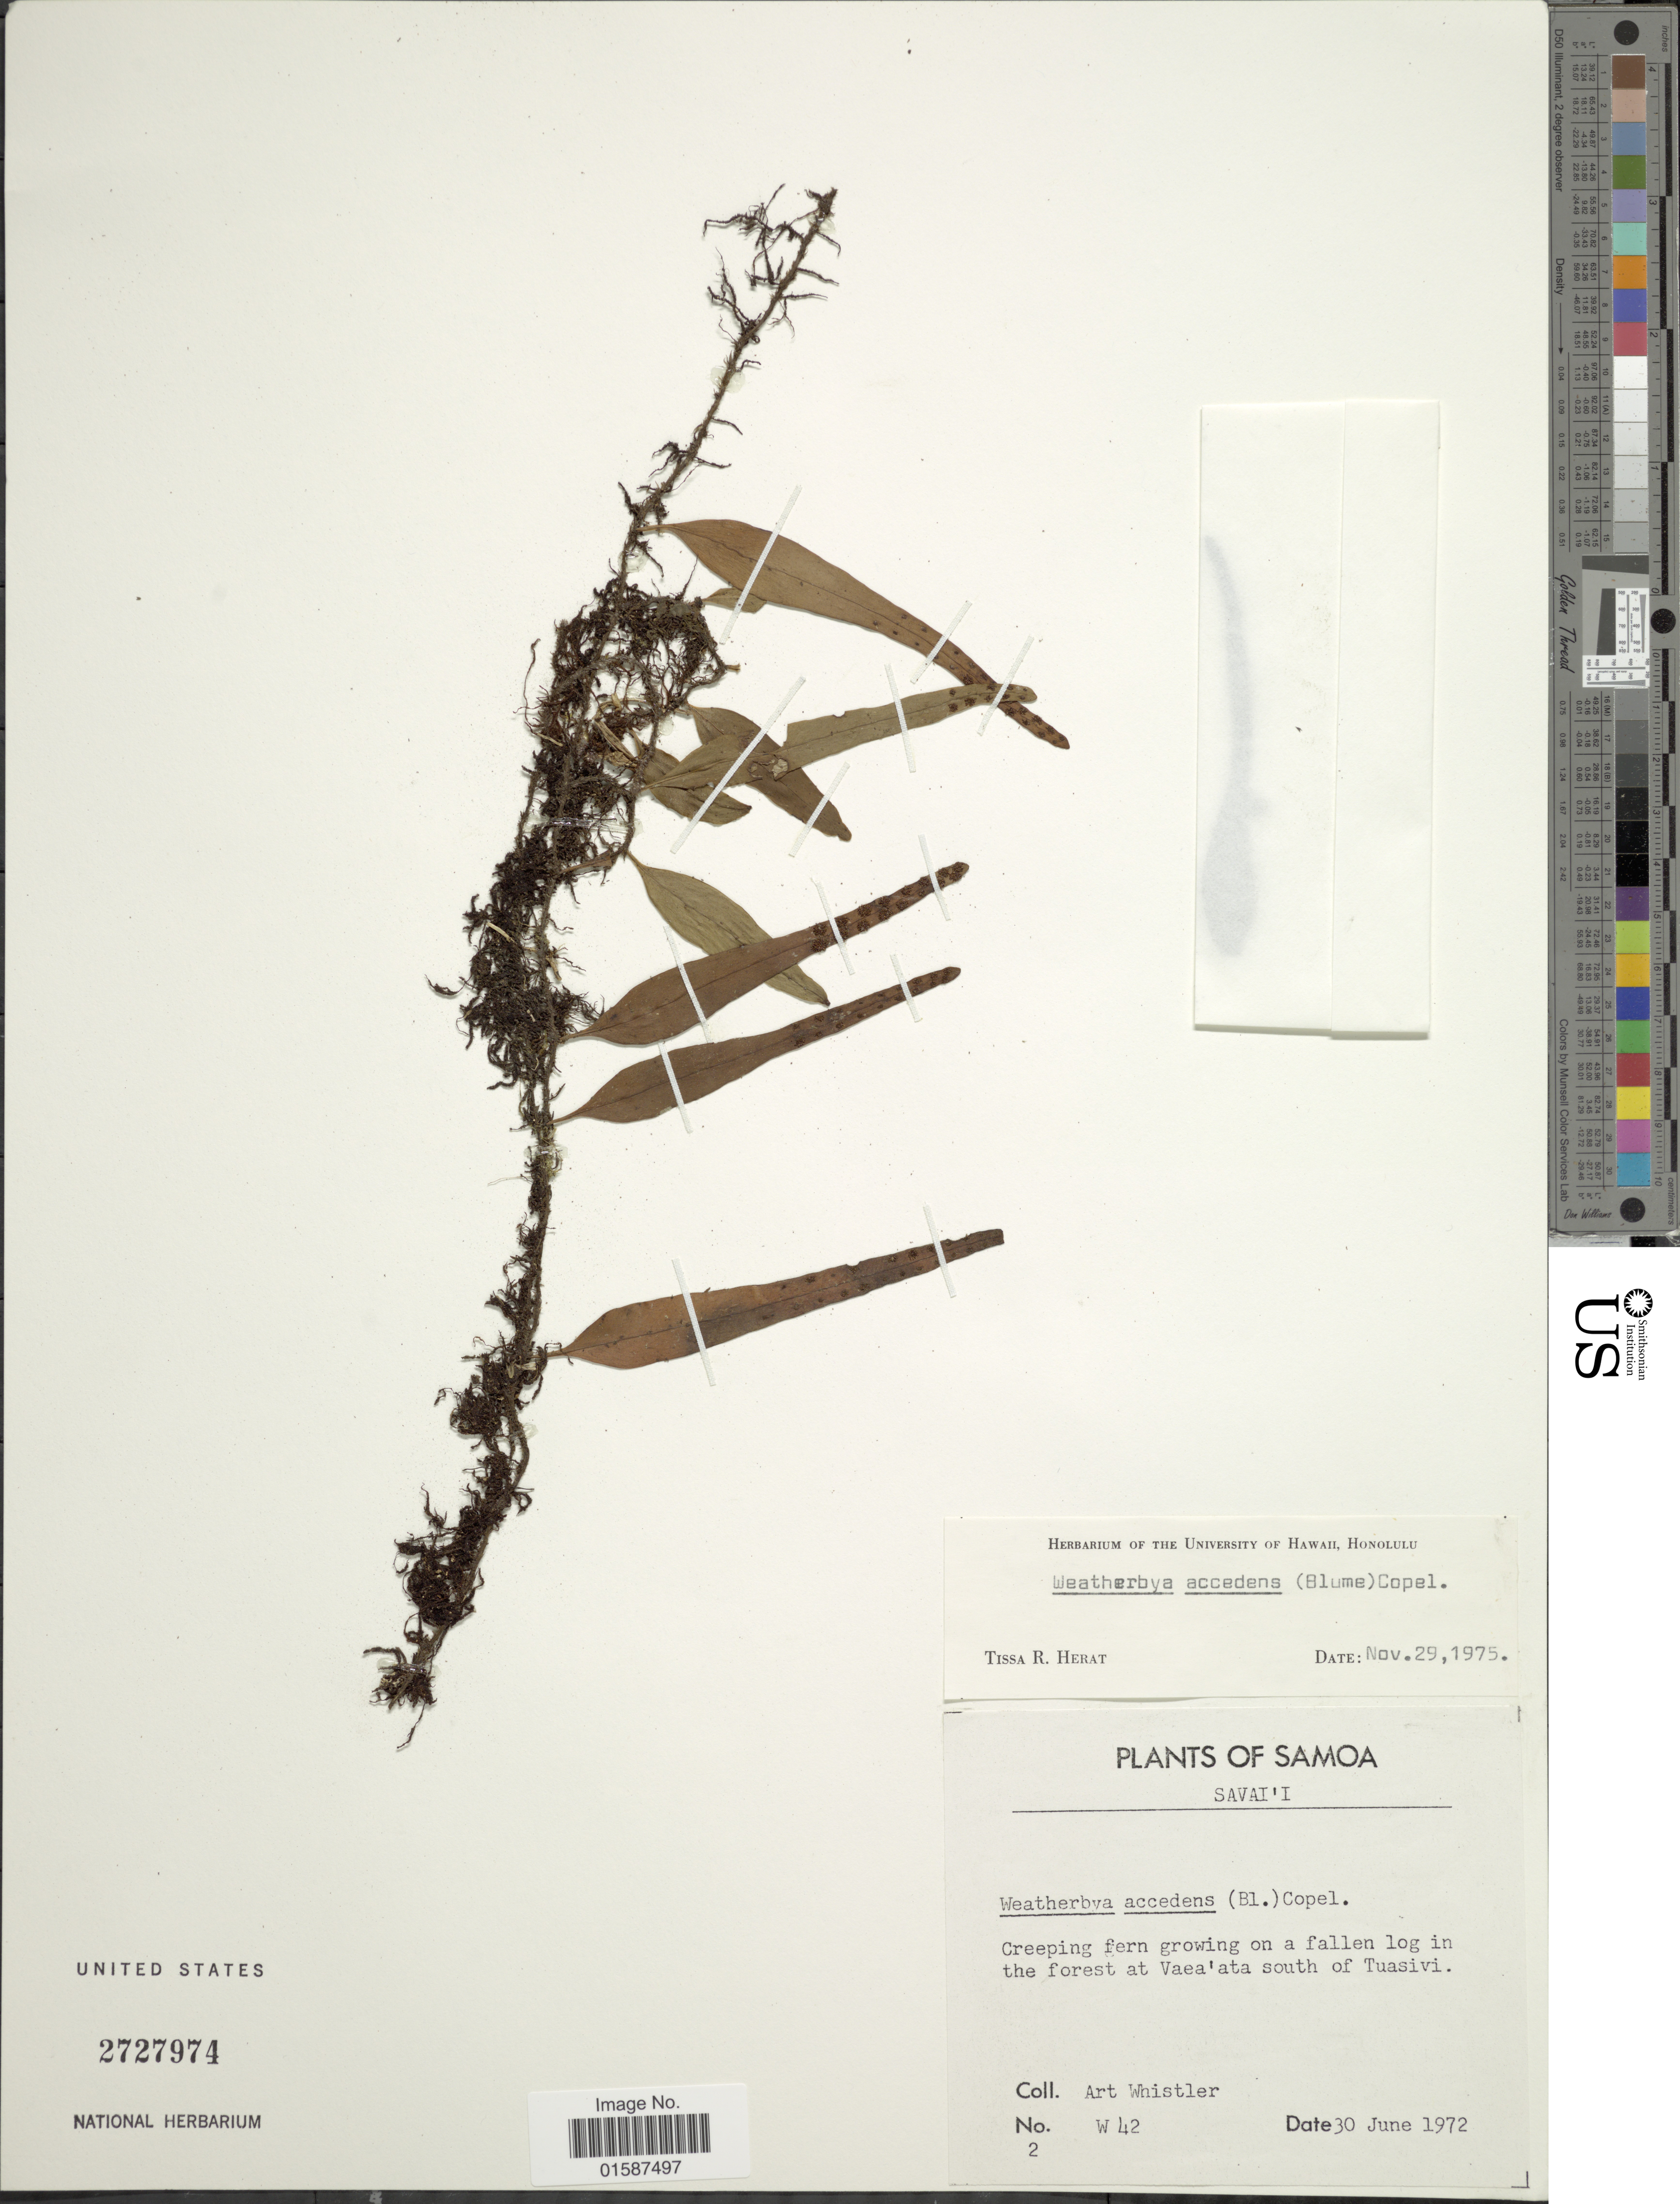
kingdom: Plantae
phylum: Tracheophyta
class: Polypodiopsida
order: Polypodiales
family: Polypodiaceae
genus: Lemmaphyllum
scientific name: Lemmaphyllum accedens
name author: (Blume) Donk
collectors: A. Whistler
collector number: W42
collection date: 1972-06-30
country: Samoa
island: Savai'i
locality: creeping fern growing on a fallen log in the forest at Vaea'ata south of Tuasivi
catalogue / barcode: US 2727974